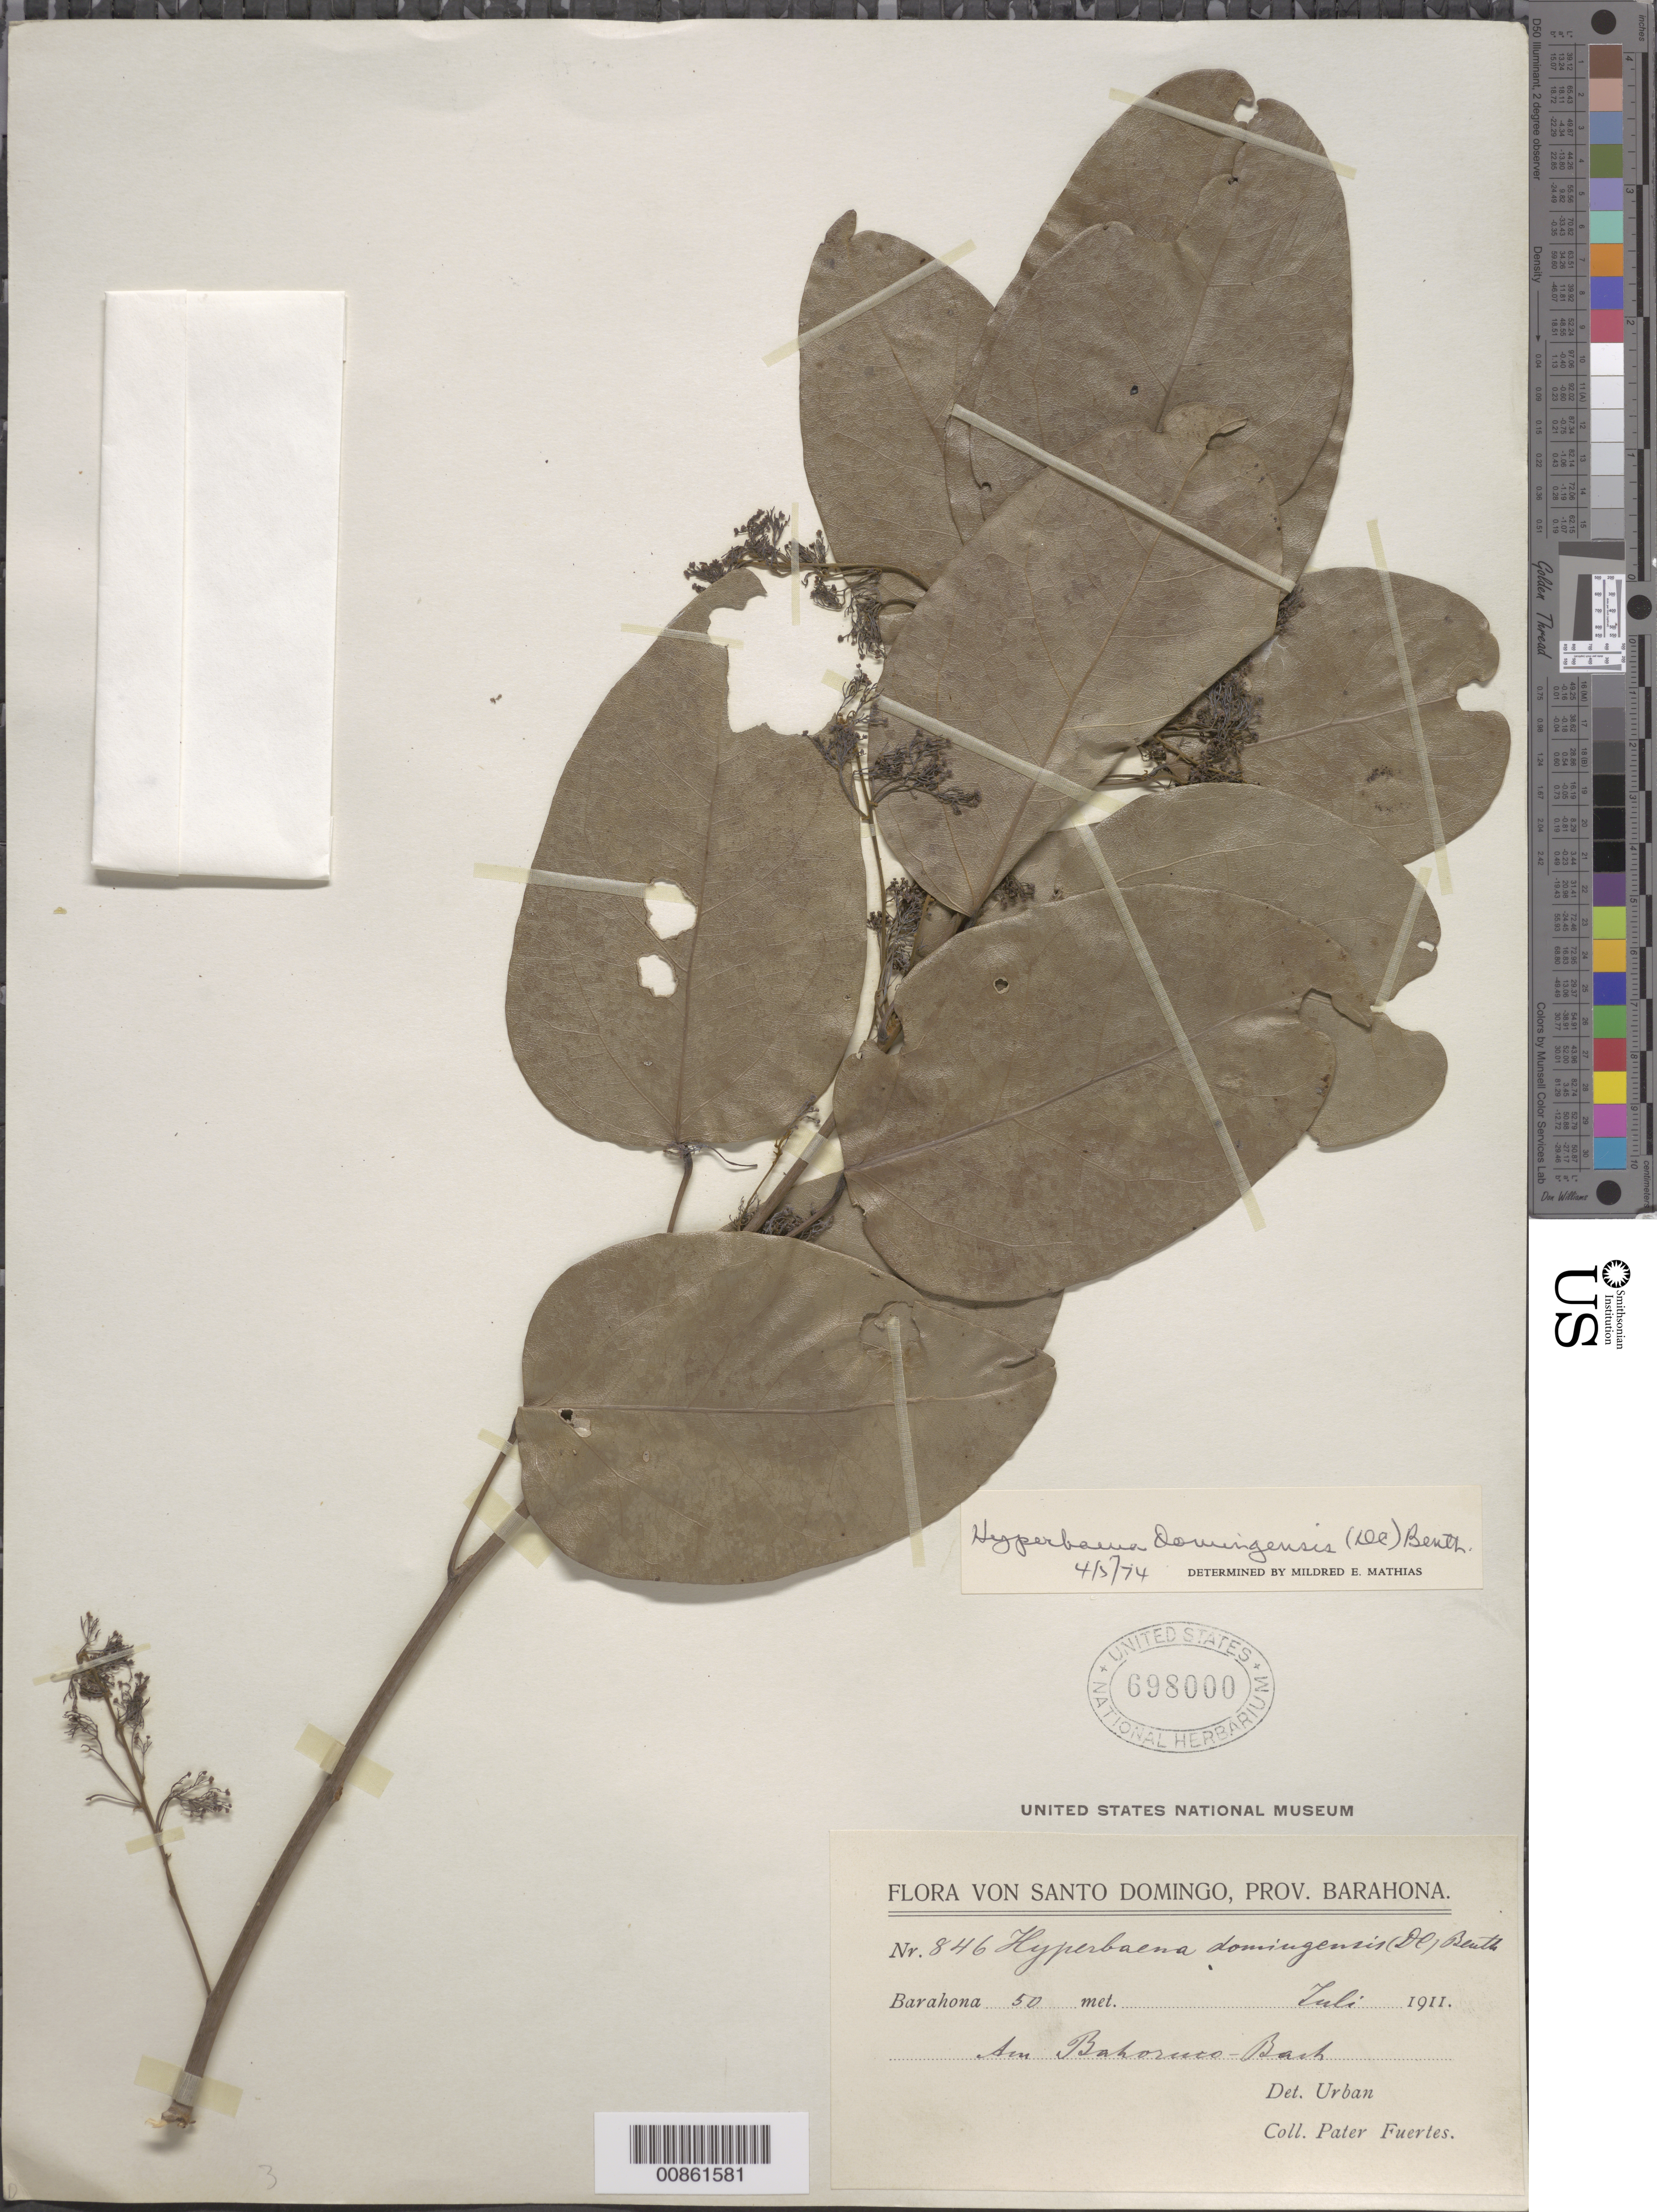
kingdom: Plantae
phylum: Tracheophyta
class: Magnoliopsida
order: Ranunculales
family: Menispermaceae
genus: Hyperbaena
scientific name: Hyperbaena domingensis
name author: (DC.) Benth.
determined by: Mathias, M. E.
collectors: M. D. Fuertes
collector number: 846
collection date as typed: Jul 1911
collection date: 1911-07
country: Dominican Republic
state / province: Barahona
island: Hispaniola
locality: Am Bahoruco-Bach.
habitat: Am Bach.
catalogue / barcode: US 698000